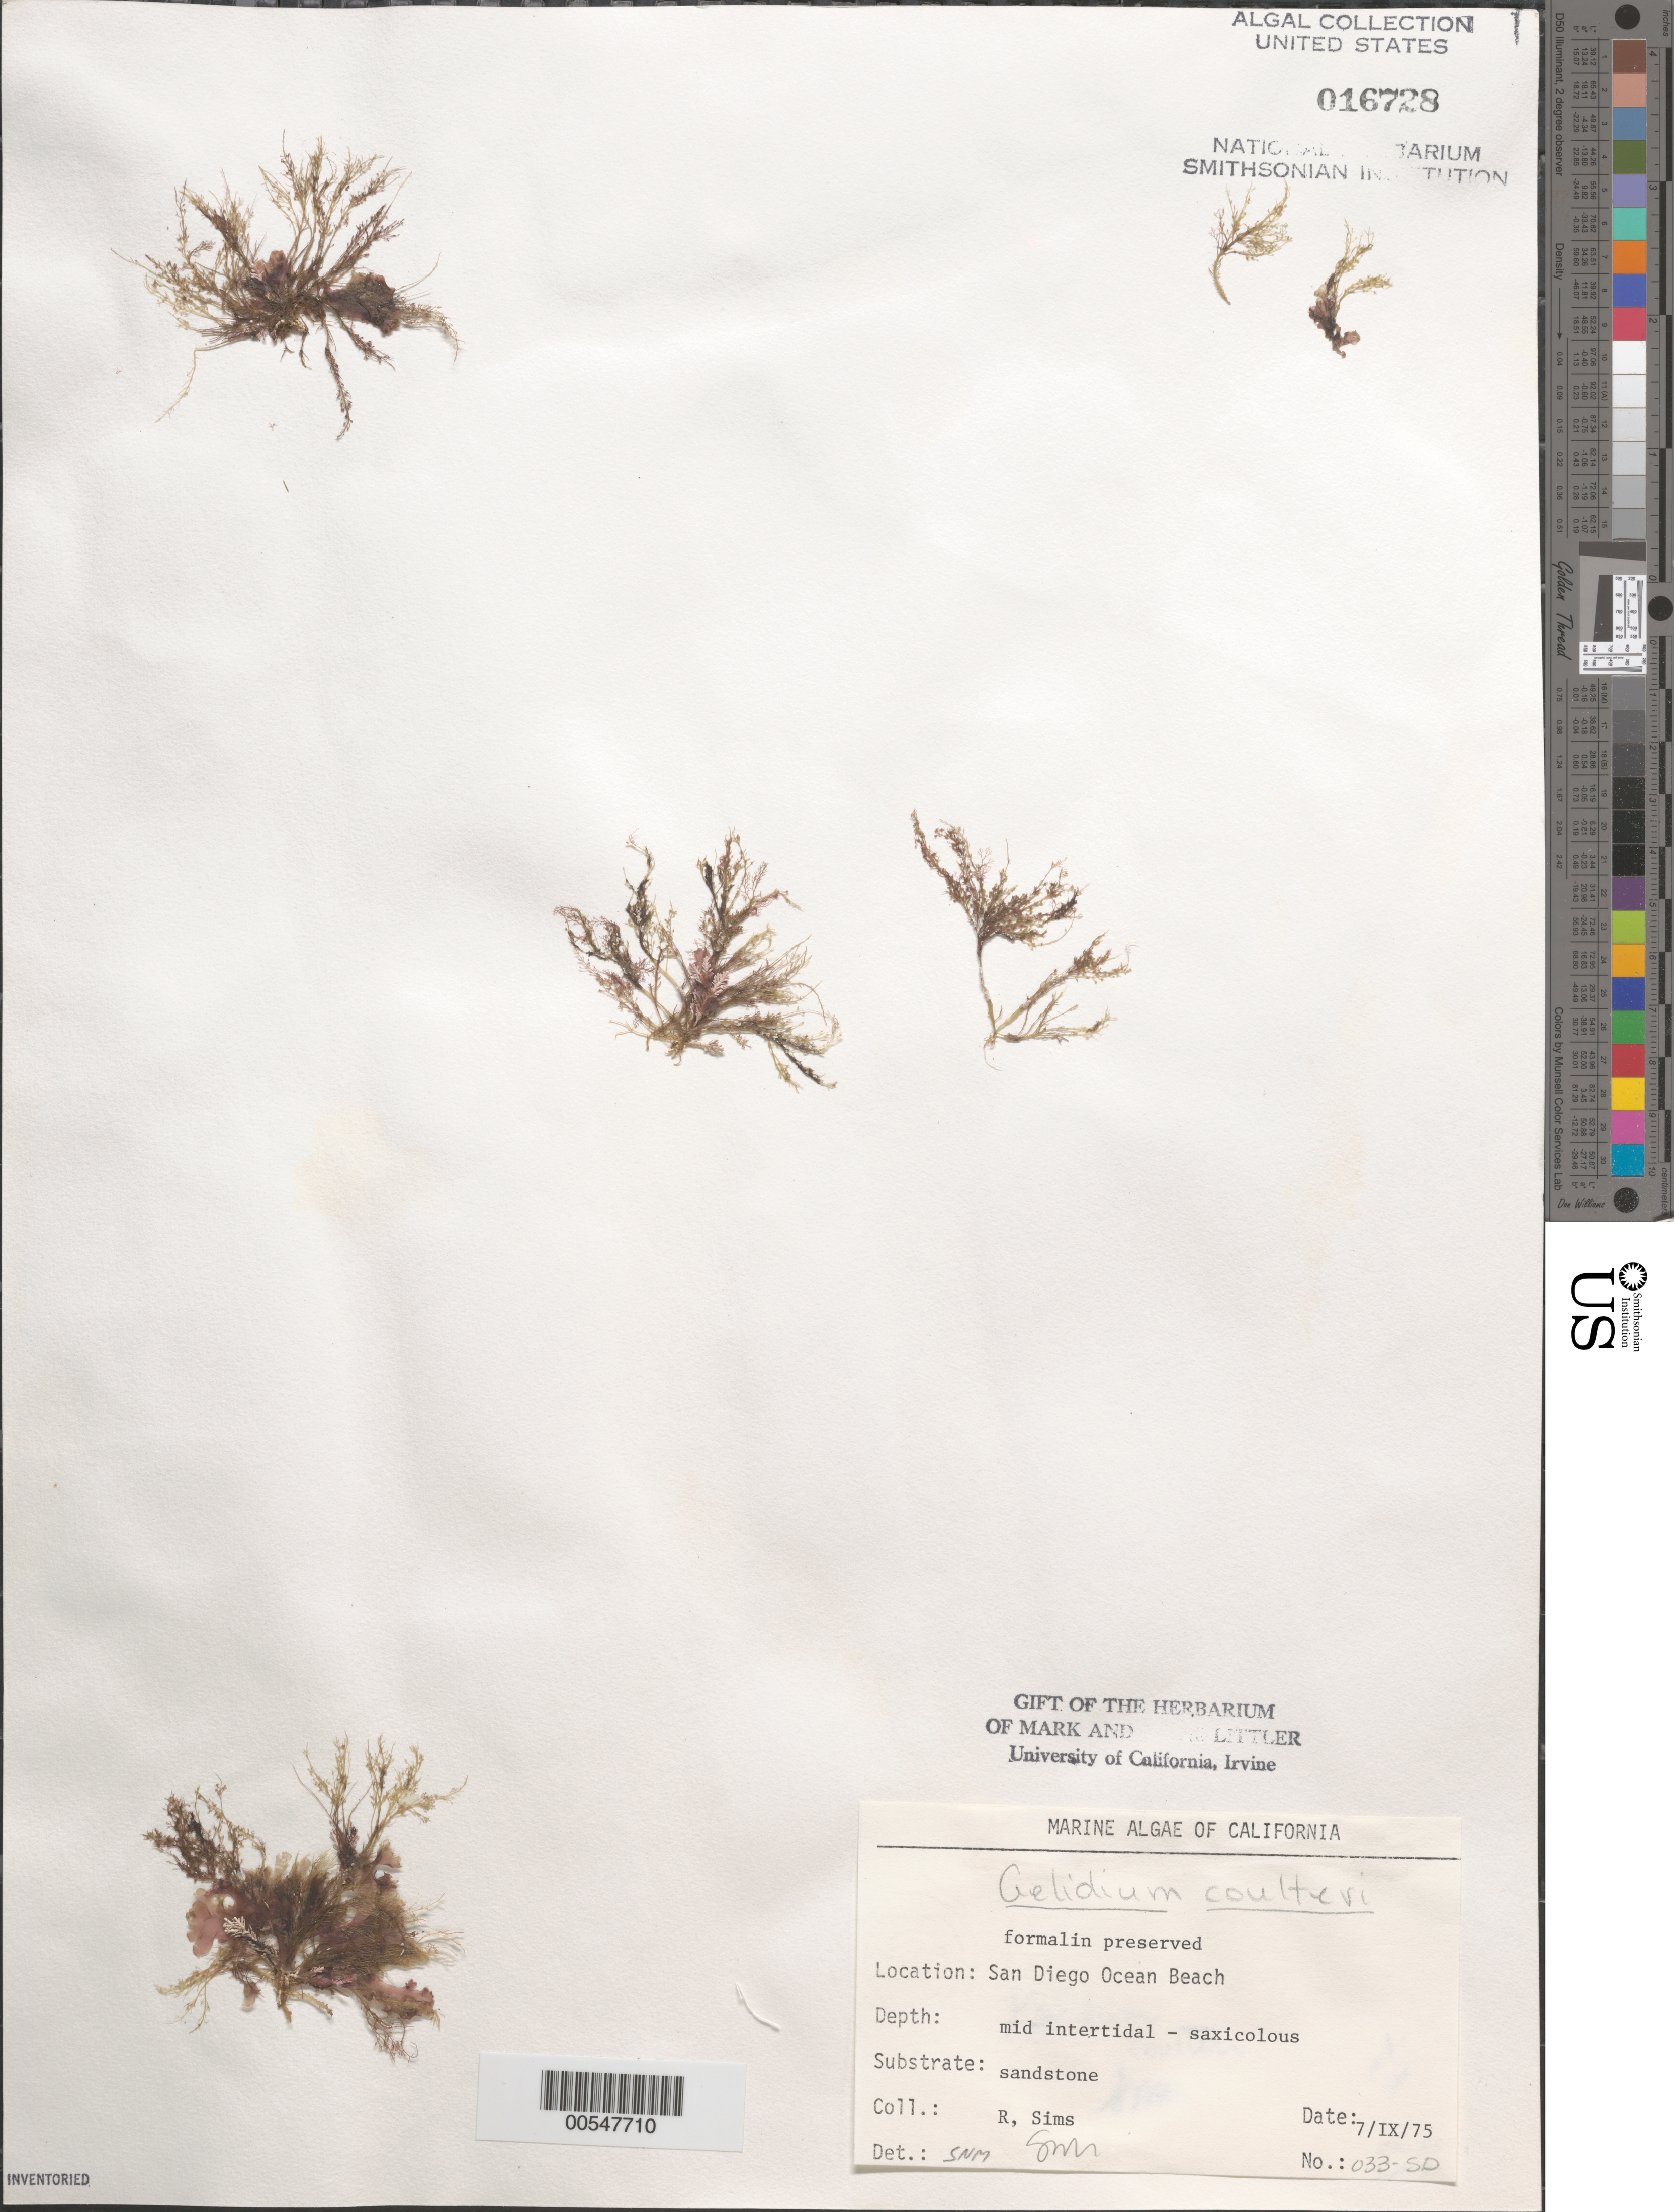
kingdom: Plantae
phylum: Rhodophyta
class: Florideophyceae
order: Gelidiales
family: Gelidiaceae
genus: Gelidium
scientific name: Gelidium coulteri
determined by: Murray, S. N.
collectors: R. H. Sims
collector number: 033-SD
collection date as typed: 07 Sep 1975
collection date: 1975-09-07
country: United States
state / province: California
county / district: San Diego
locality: Ocean Beach, end of Del Monte Street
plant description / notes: BLM-SOCALBIGHT Rocky Intertidal Survey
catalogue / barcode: US 16728